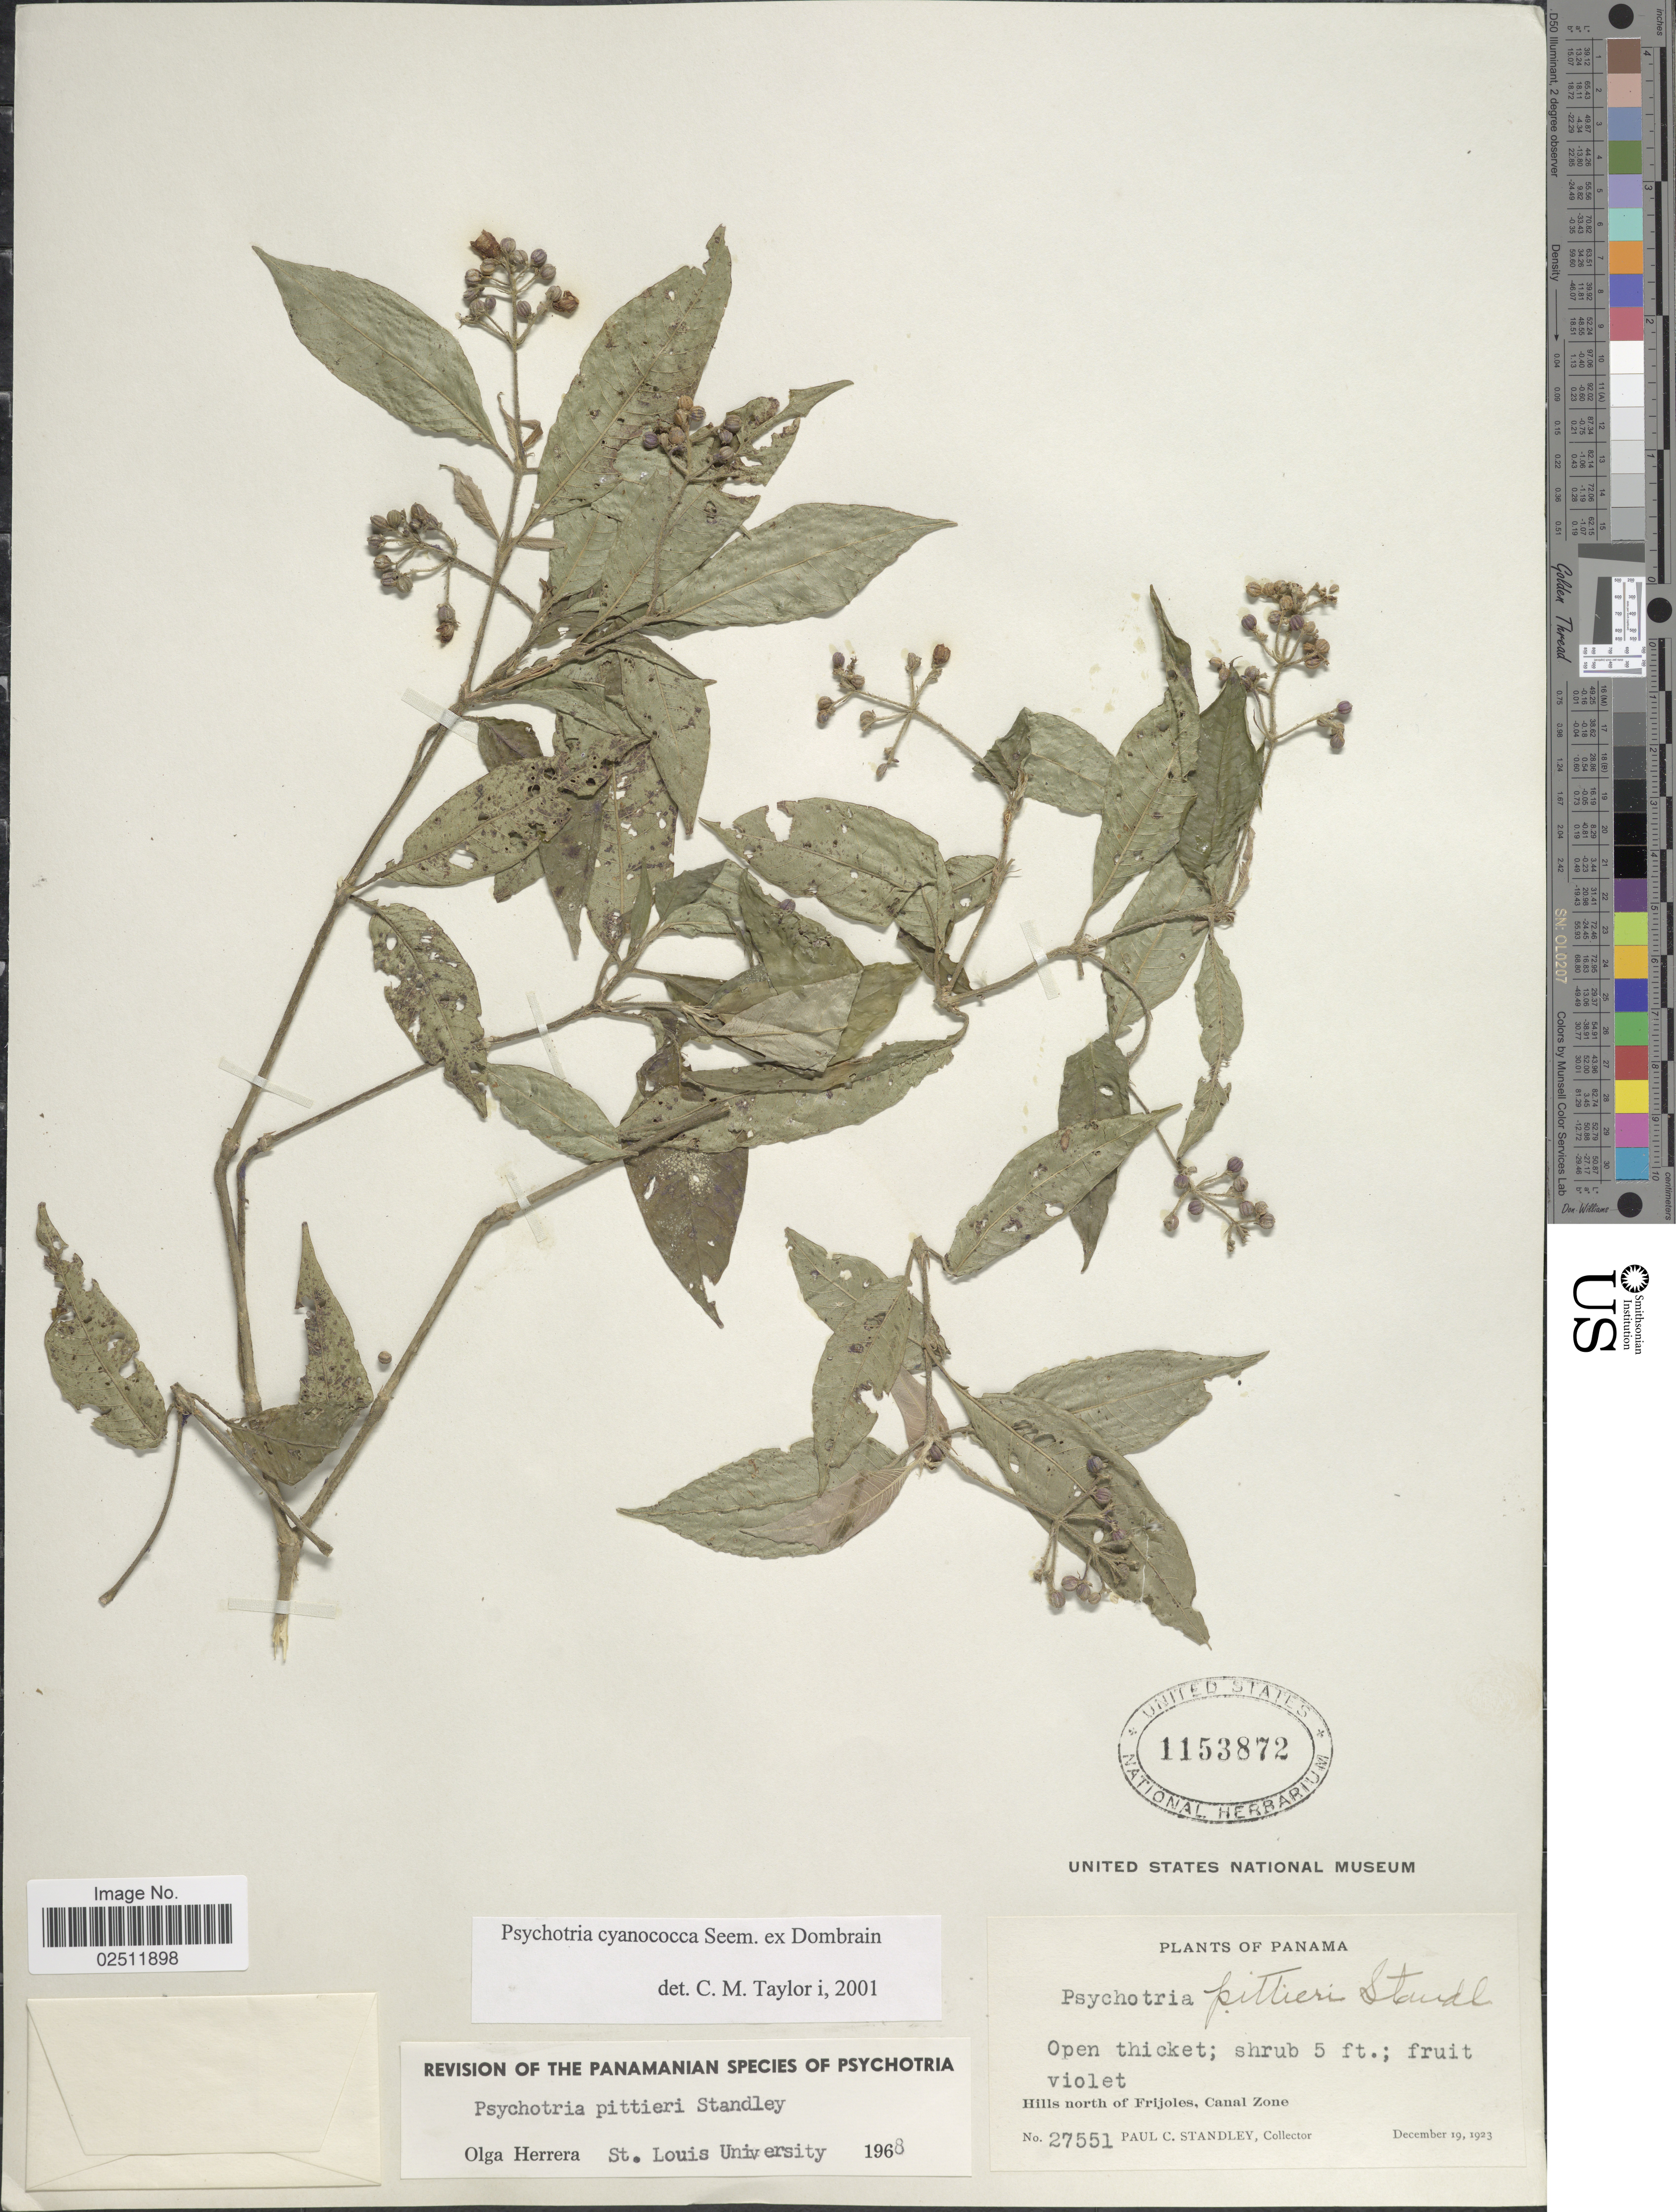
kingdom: Plantae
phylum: Tracheophyta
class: Magnoliopsida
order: Gentianales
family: Rubiaceae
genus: Psychotria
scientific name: Psychotria cyanococca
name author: Seem. ex Dombrain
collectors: P. C. Standley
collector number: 27551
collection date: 1923-12-19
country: Panama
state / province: Colón / Panamá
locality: Hills north of Frijoles, Canal Zone.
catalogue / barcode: US 1153872